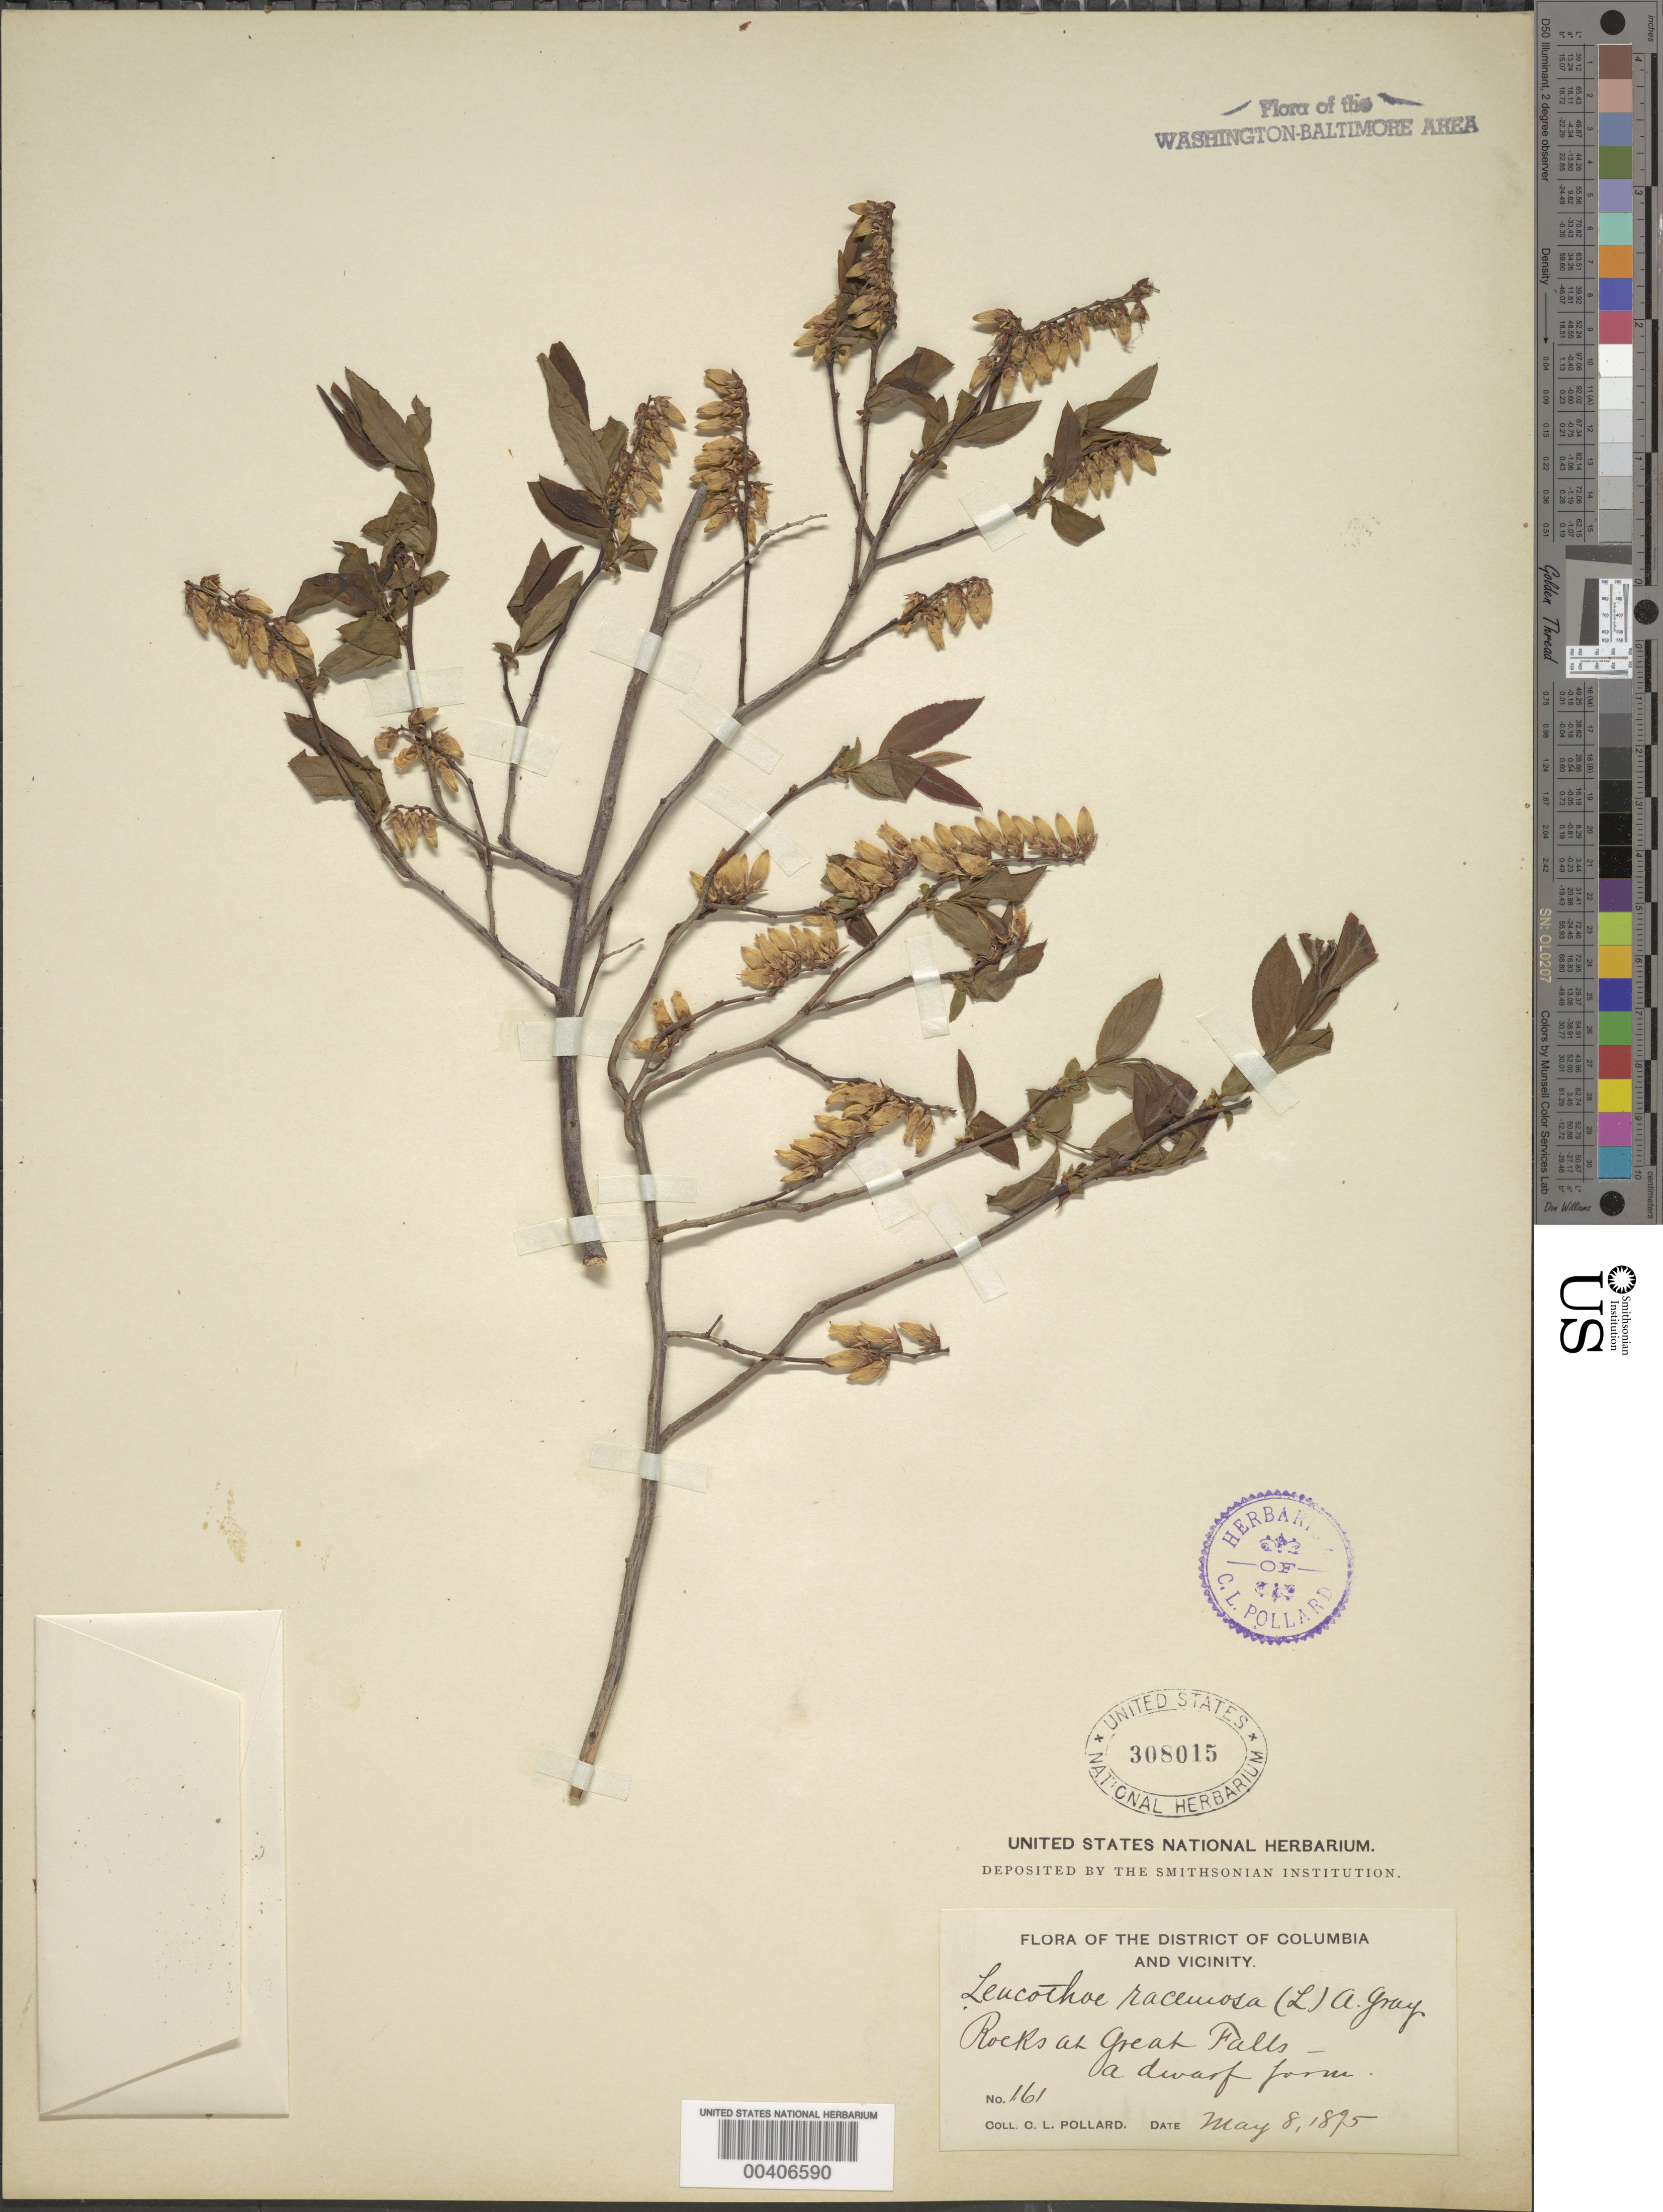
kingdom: Plantae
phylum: Tracheophyta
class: Magnoliopsida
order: Ericales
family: Ericaceae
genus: Leucothoe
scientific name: Leucothoë racemosa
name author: (L.) A. Gray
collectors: C. L. Pollard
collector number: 161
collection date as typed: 08 May 1895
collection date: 1895-05-08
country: United States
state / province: Maryland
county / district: Montgomery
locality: Great Falls C. & O. Canal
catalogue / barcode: US 308015